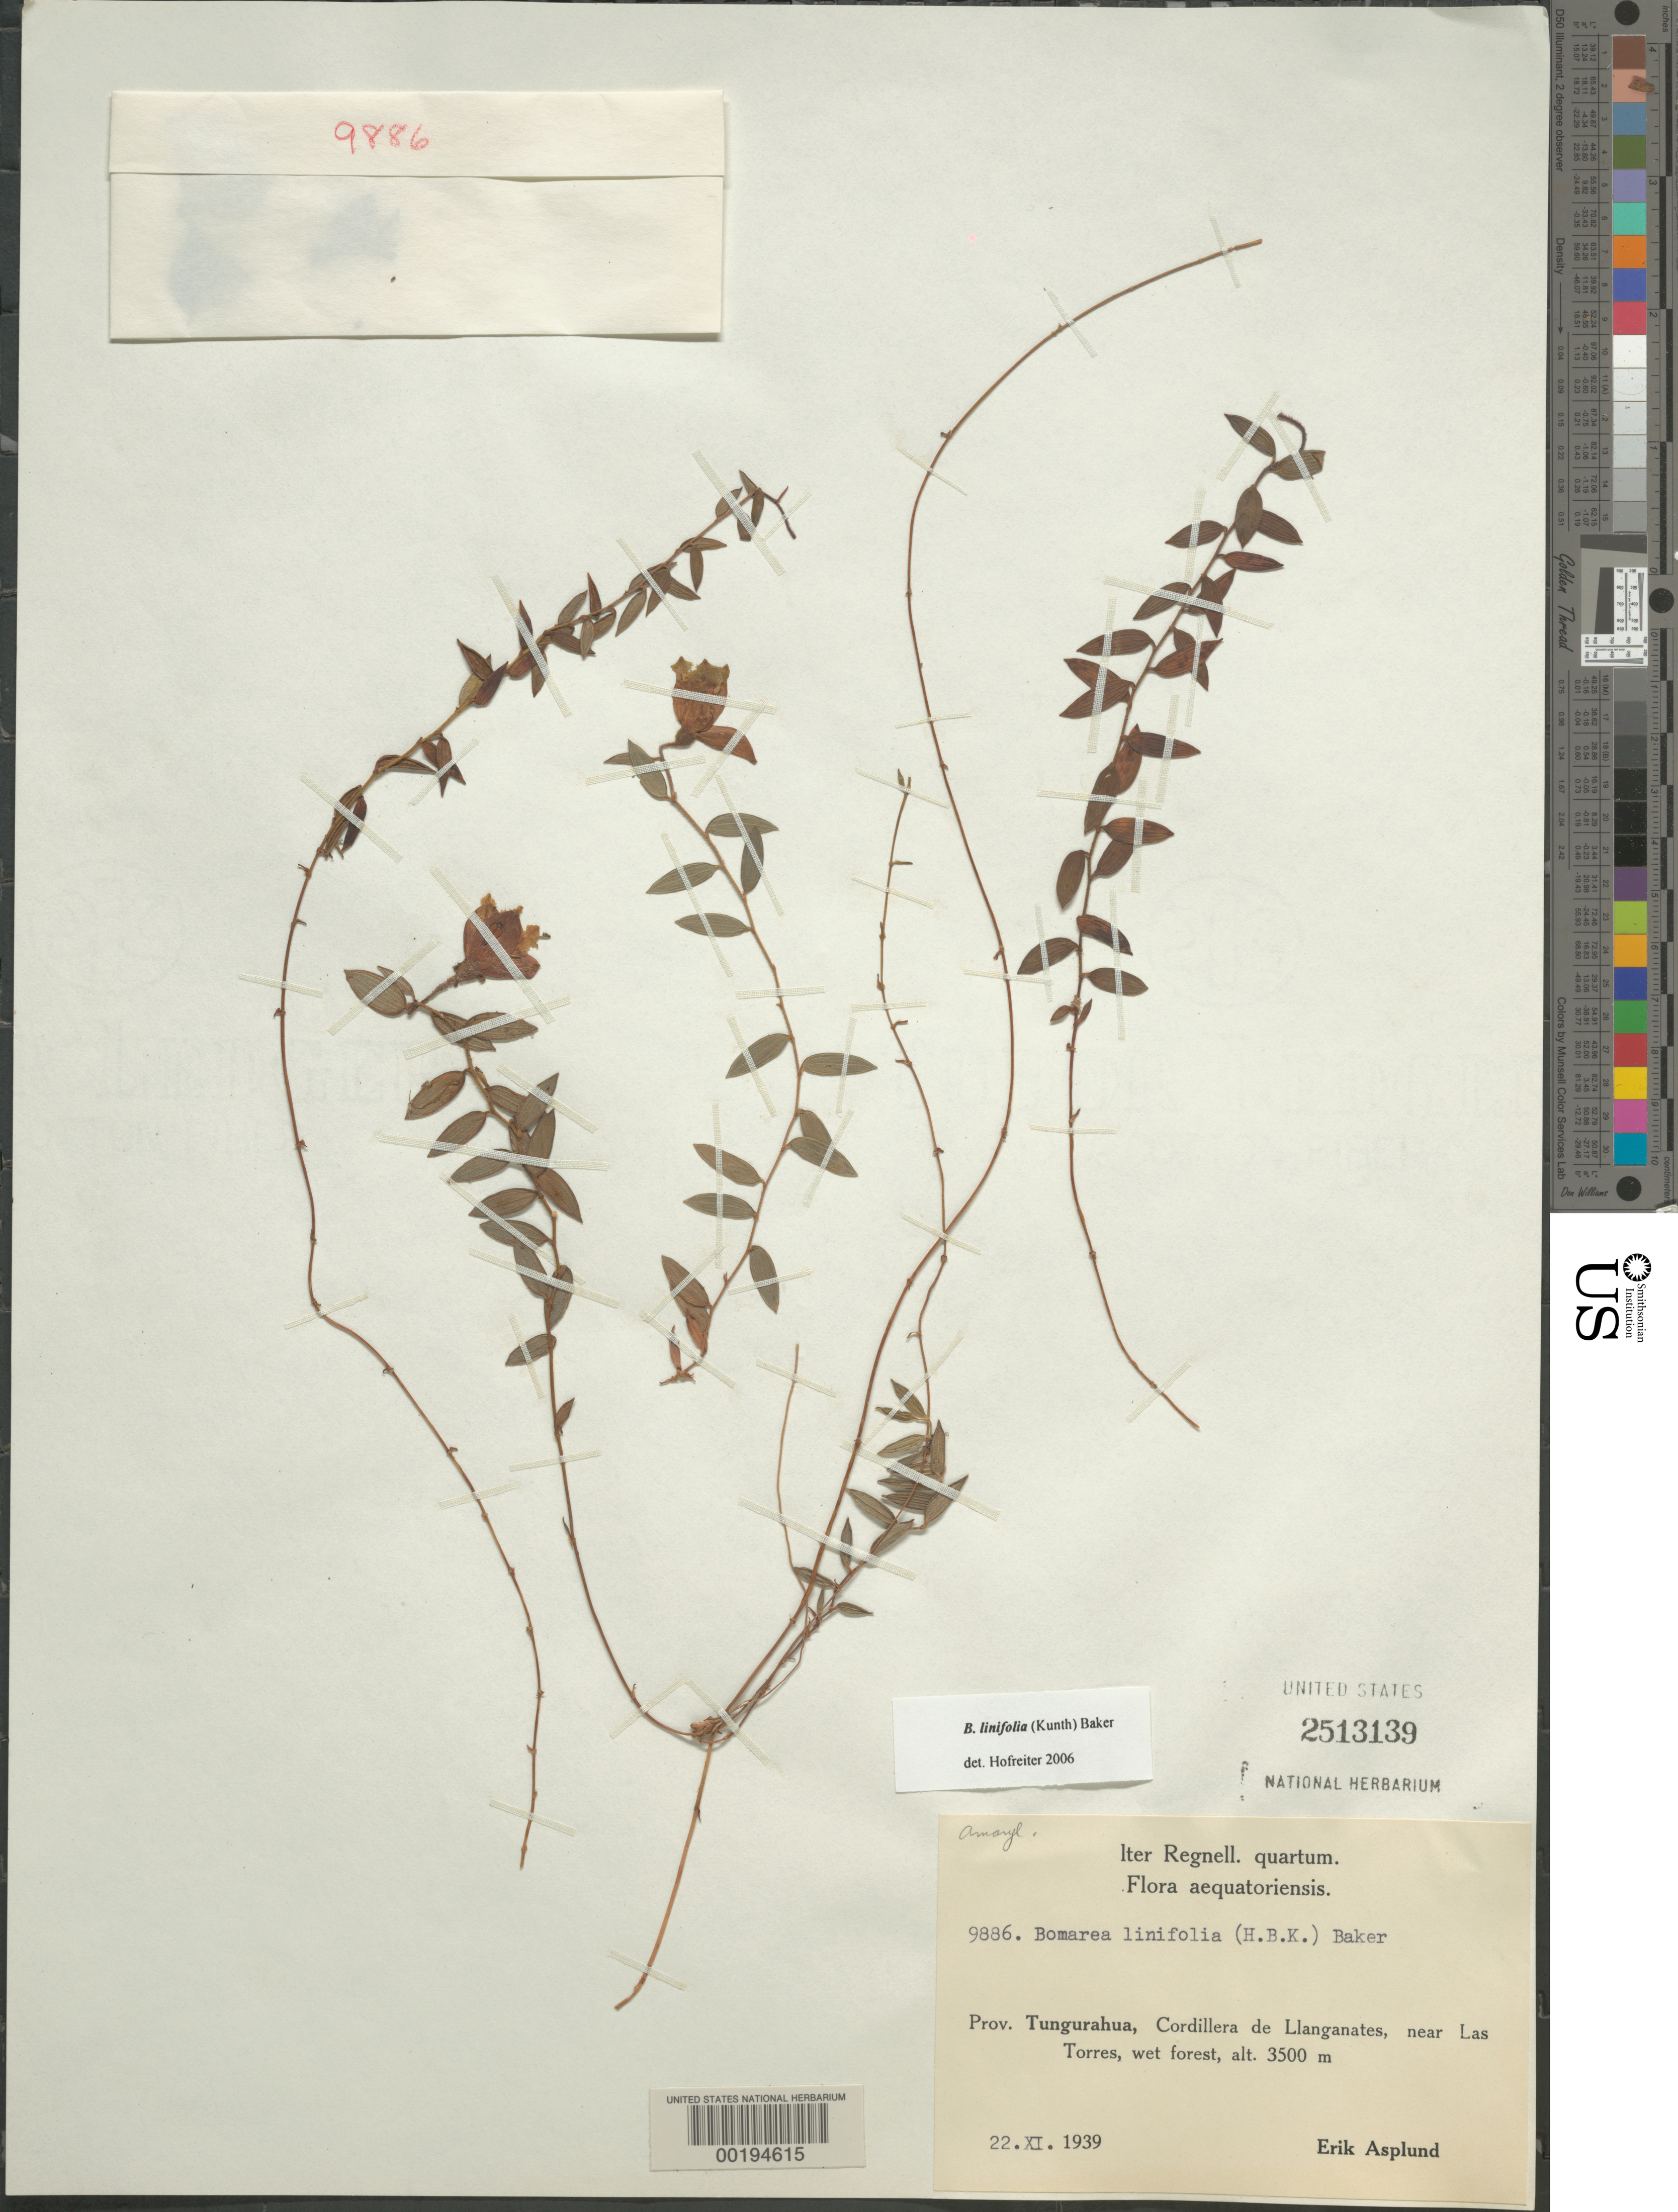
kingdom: Plantae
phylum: Tracheophyta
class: Liliopsida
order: Liliales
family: Alstroemeriaceae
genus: Bomarea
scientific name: Bomarea linifolia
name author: (Kunth) Baker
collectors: E. Asplund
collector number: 9886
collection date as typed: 22 Nov 1939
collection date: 1939-11-22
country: Ecuador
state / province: Tungurahua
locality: Cordillera de Llanganates, near Las Torres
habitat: Wet forest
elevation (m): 3500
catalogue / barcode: US 2513139